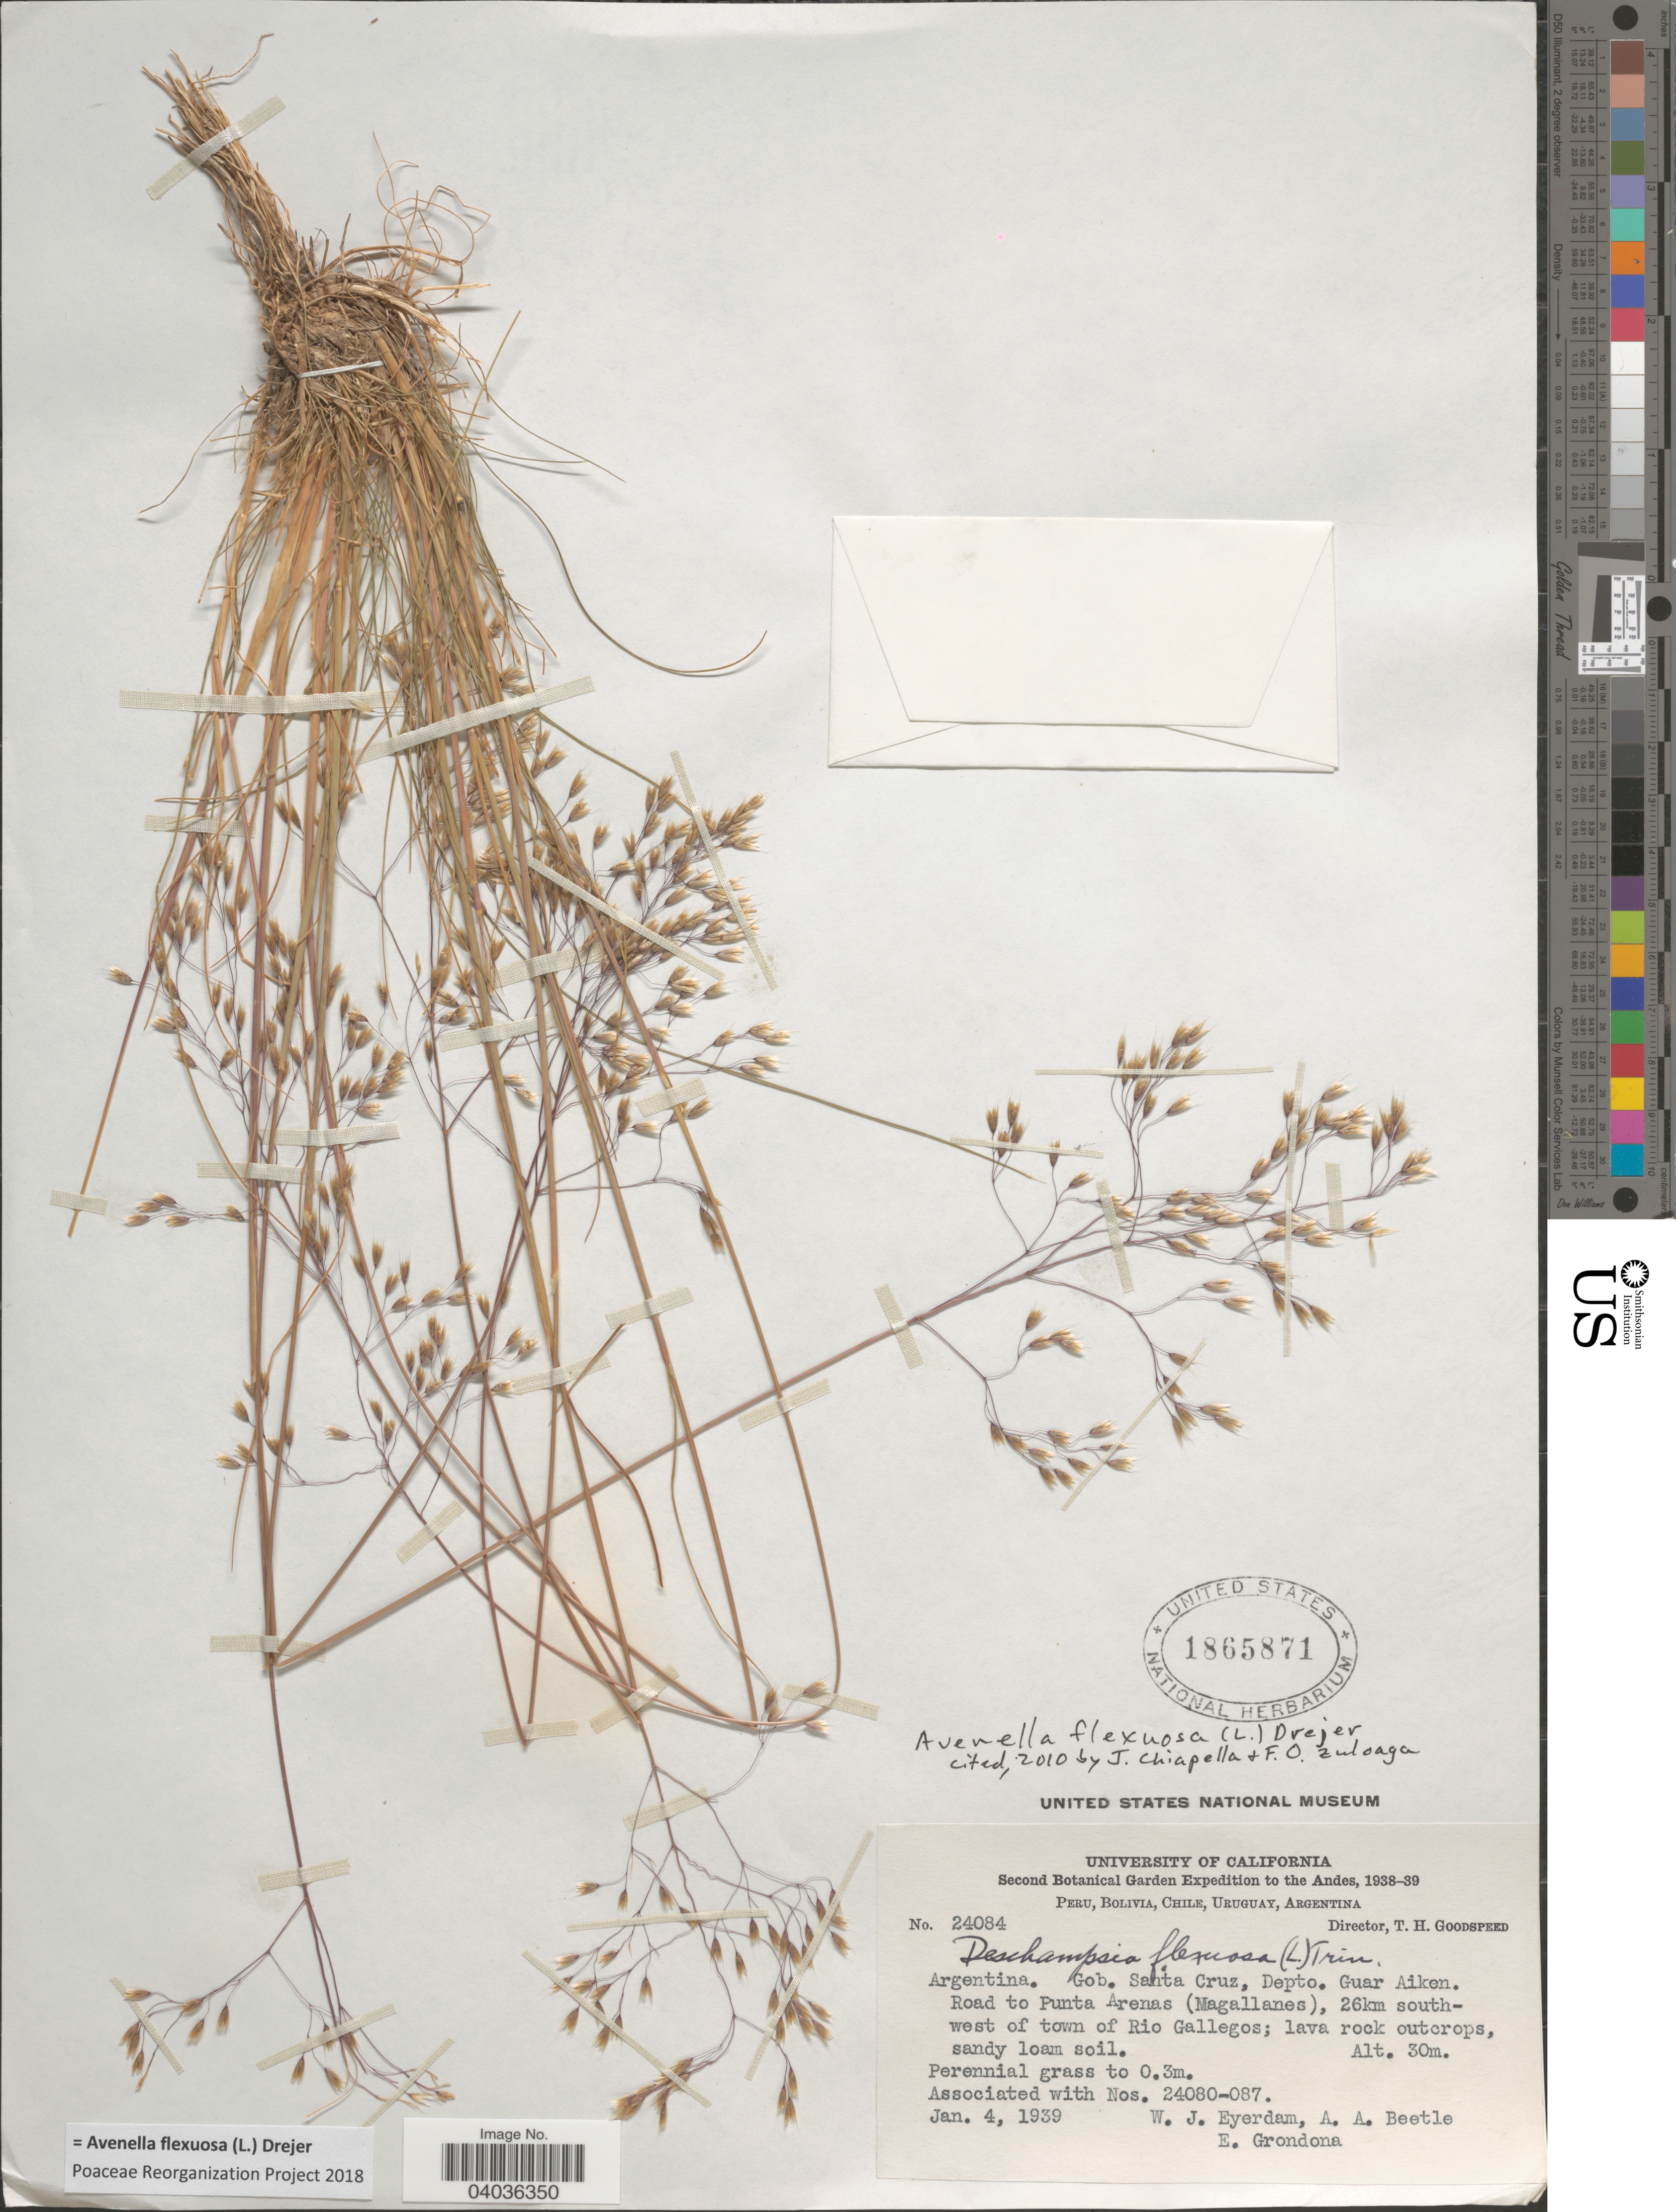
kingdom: Plantae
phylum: Tracheophyta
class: Liliopsida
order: Poales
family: Poaceae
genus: Avenella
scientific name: Avenella flexuosa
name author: (L.) Drejer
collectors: W. J. Eyerdam, A. A. Beetle & E. Grondona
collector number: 24084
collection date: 1939-01-04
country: Argentina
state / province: Santa Cruz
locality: Andes. Gob. Santa Cruz, Depto. Guar Aiken. Road to Punta Arenas (Magallanes), 26km southwest of town of Rio Gallegos.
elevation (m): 30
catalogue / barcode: US 1865871